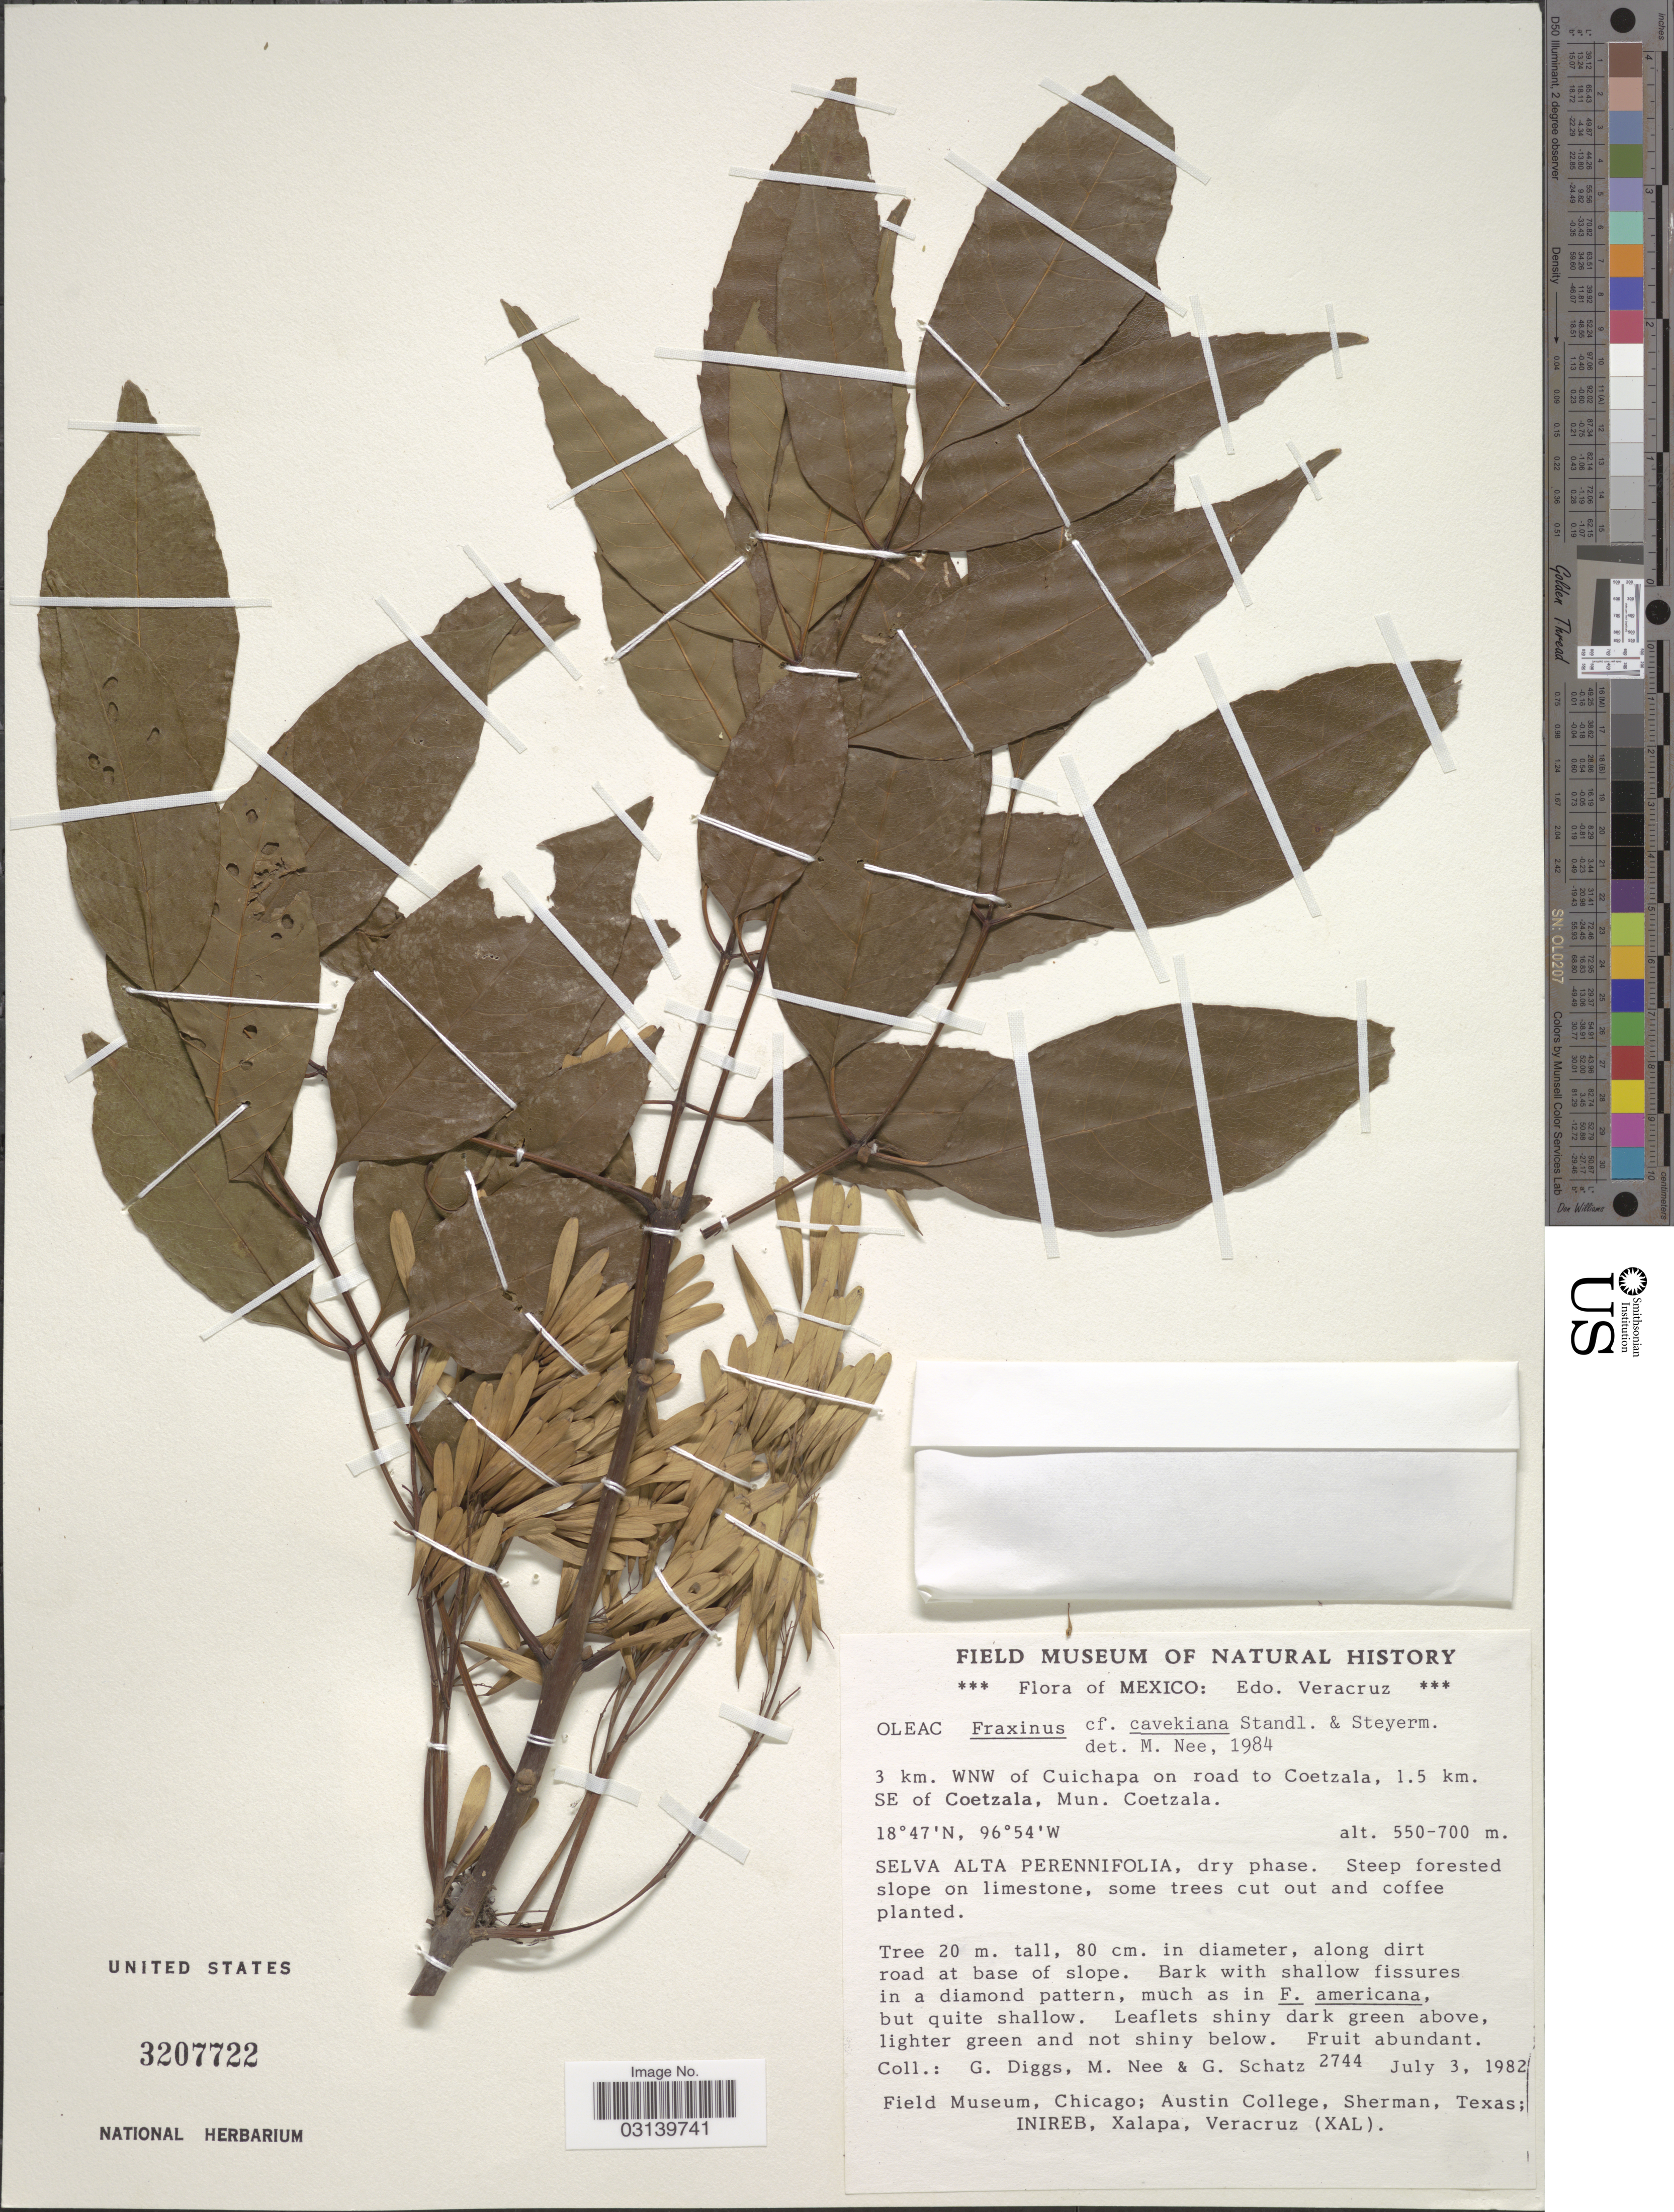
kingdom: Plantae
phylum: Tracheophyta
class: Magnoliopsida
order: Lamiales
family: Oleaceae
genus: Fraxinus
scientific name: Fraxinus sp.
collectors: G. Diggs, M. Nee & G. C. Schatz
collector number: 2744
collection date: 1982-07-03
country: Mexico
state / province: Veracruz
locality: Veracruz. 3 km. WNW of Cuichapa on road to Coetzala, 1.5 km. SE of Coetzala, Mun. Coetzala. Selva Alta Perennifolia.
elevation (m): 550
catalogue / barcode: US 3207722